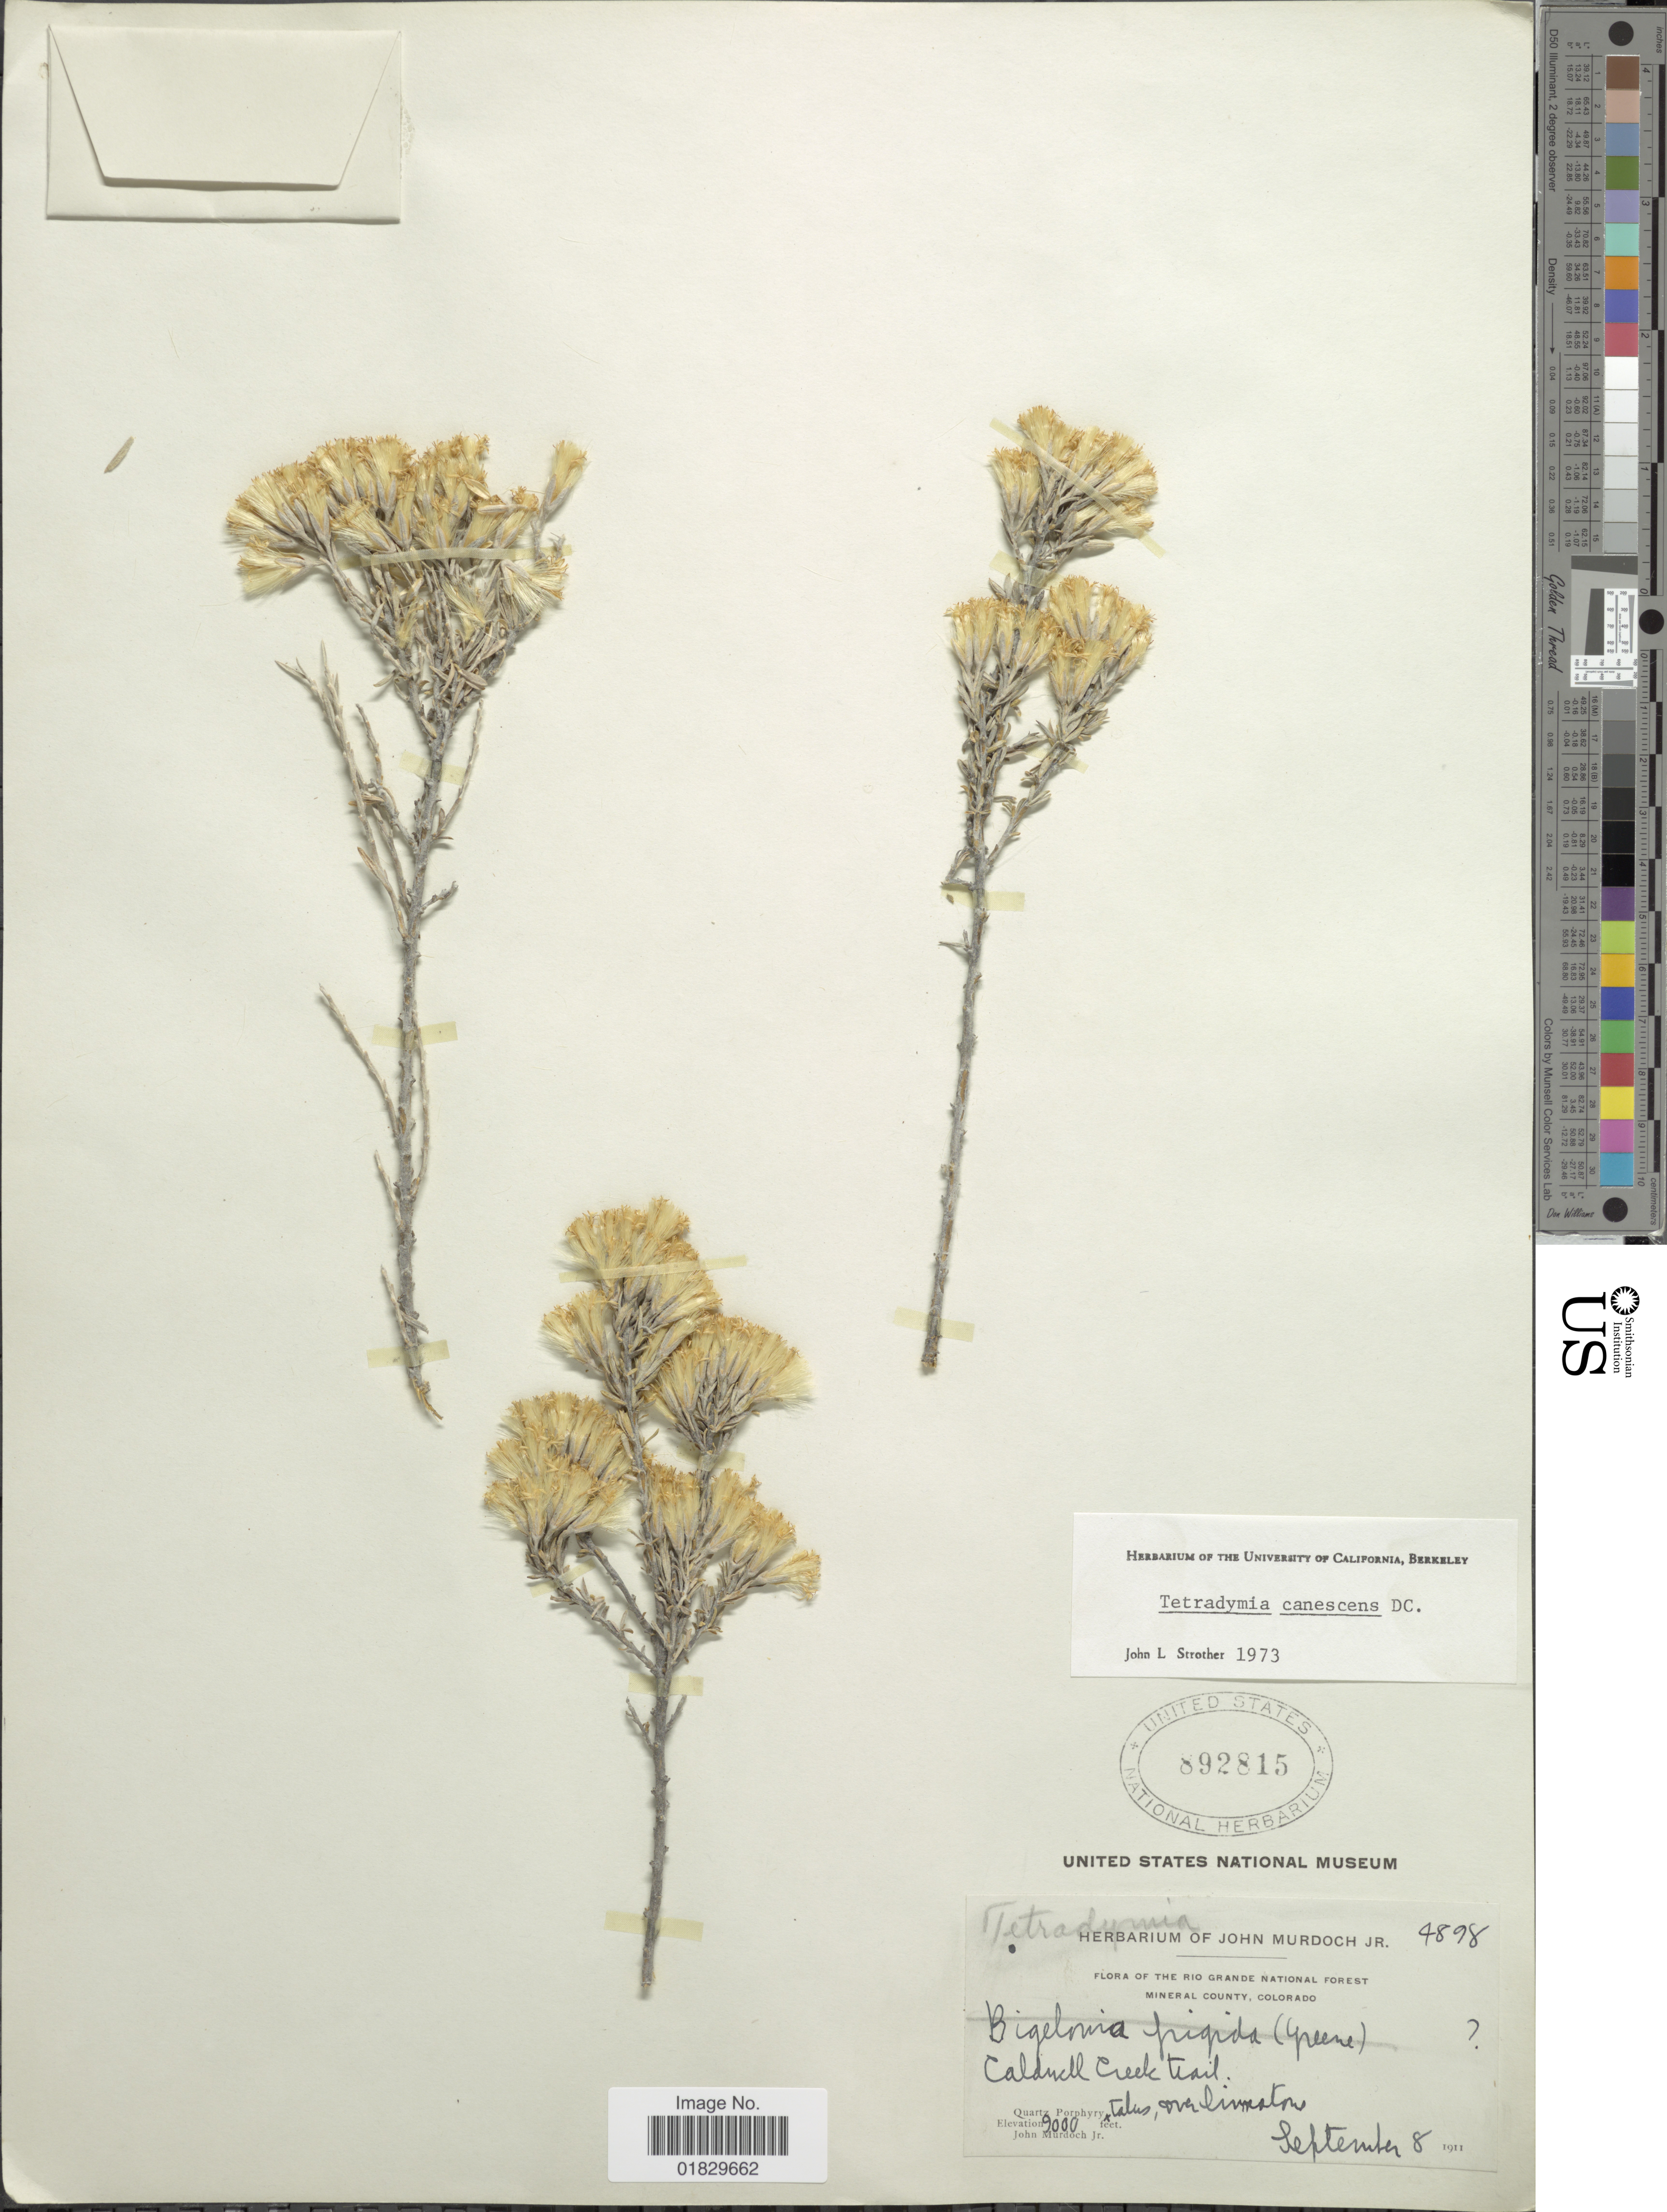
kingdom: Plantae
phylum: Tracheophyta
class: Magnoliopsida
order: Asterales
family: Asteraceae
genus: Tetradymia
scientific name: Tetradymia canescens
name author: DC.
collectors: J. Murdoch Jr.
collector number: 4898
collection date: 1911-09-08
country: United States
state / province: Colorado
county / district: Mineral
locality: Rio Grande National Forest. Mineral County, Colorado. Caldwell Creek trail.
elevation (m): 2743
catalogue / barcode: US 892815